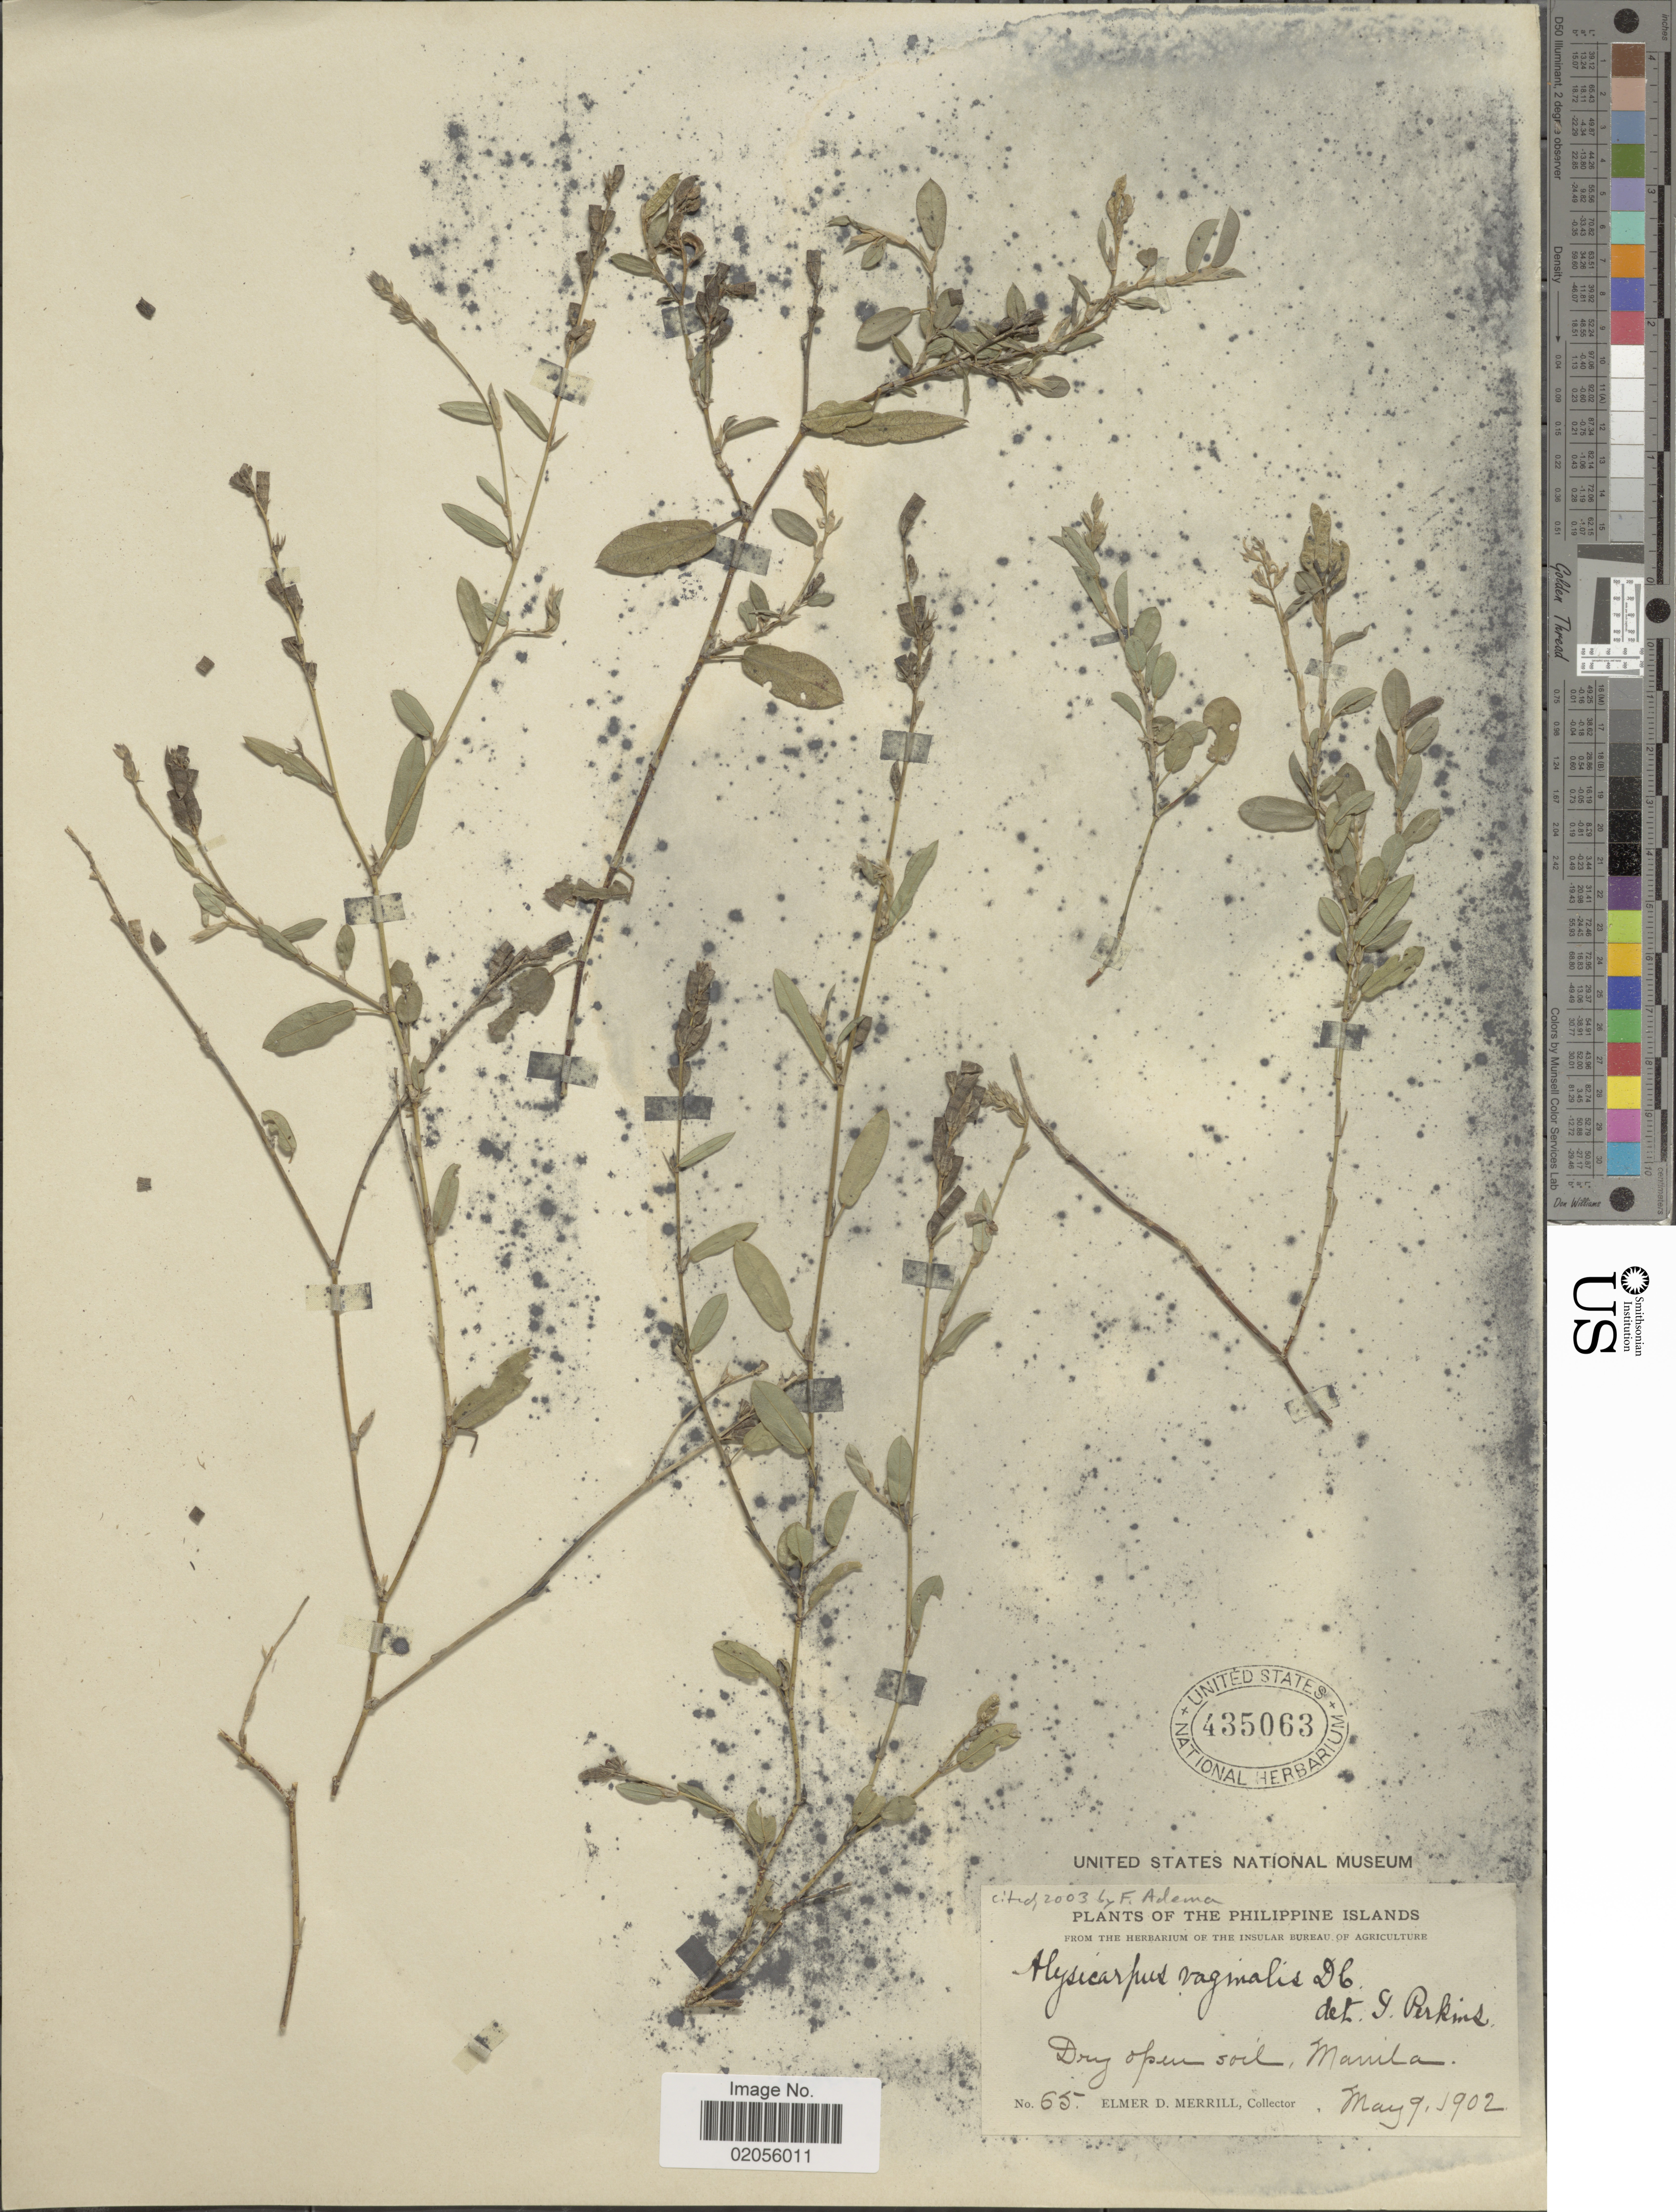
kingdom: Plantae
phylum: Tracheophyta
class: Magnoliopsida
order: Fabales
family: Fabaceae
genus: Alysicarpus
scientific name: Alysicarpus vaginalis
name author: (L.) DC.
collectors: E. D. Merrill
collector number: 65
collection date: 1902-05-09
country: Philippines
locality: Manila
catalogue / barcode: US 435063